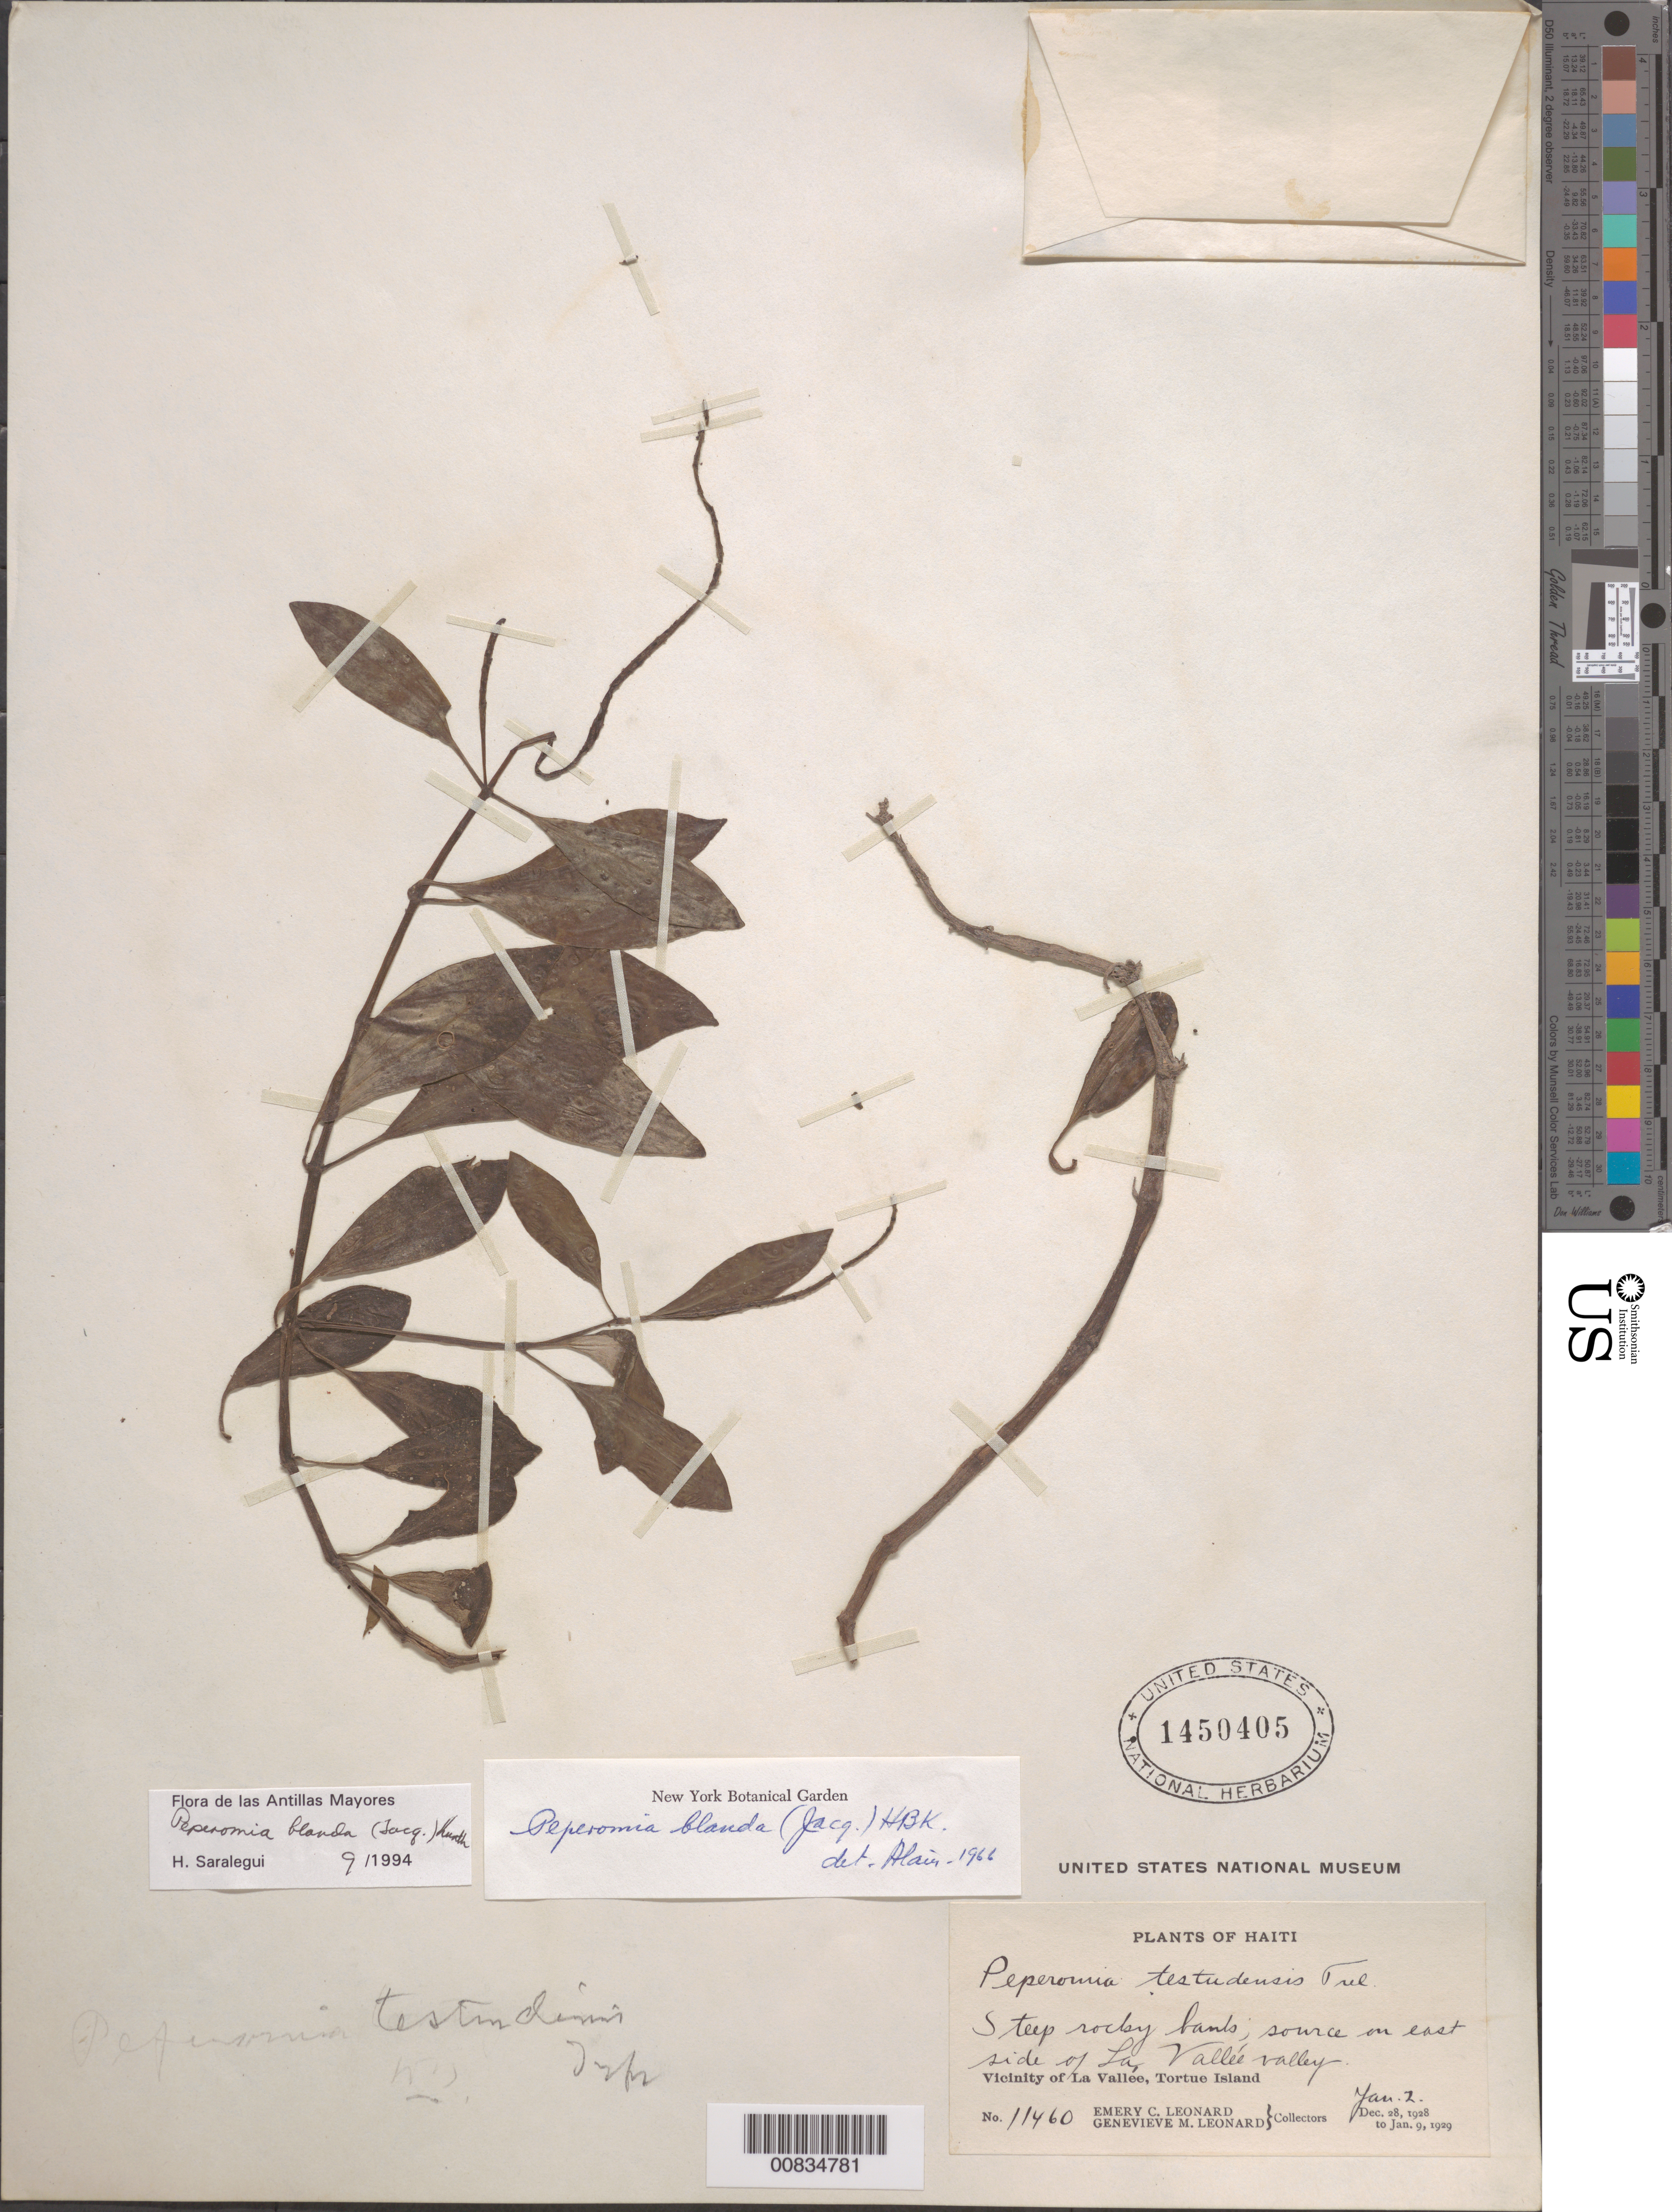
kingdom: Plantae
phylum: Tracheophyta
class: Magnoliopsida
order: Piperales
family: Piperaceae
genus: Peperomia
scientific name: Peperomia blanda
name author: (Jacq.) Kunth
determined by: Saralegui Boza, H., (HAJB), Jardin Botanico Nacional (Habana)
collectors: E. C. Leonard & G. M. Leonard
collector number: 11460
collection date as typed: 02 Jan 1929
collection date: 1929-01-02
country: Haiti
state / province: Nord-Óuest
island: Île de la Tortue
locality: Vicinity of La Vallée, Tortue Island. Source on east side of La Valleé valley.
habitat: Steep rocky banks.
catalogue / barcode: US 1450405